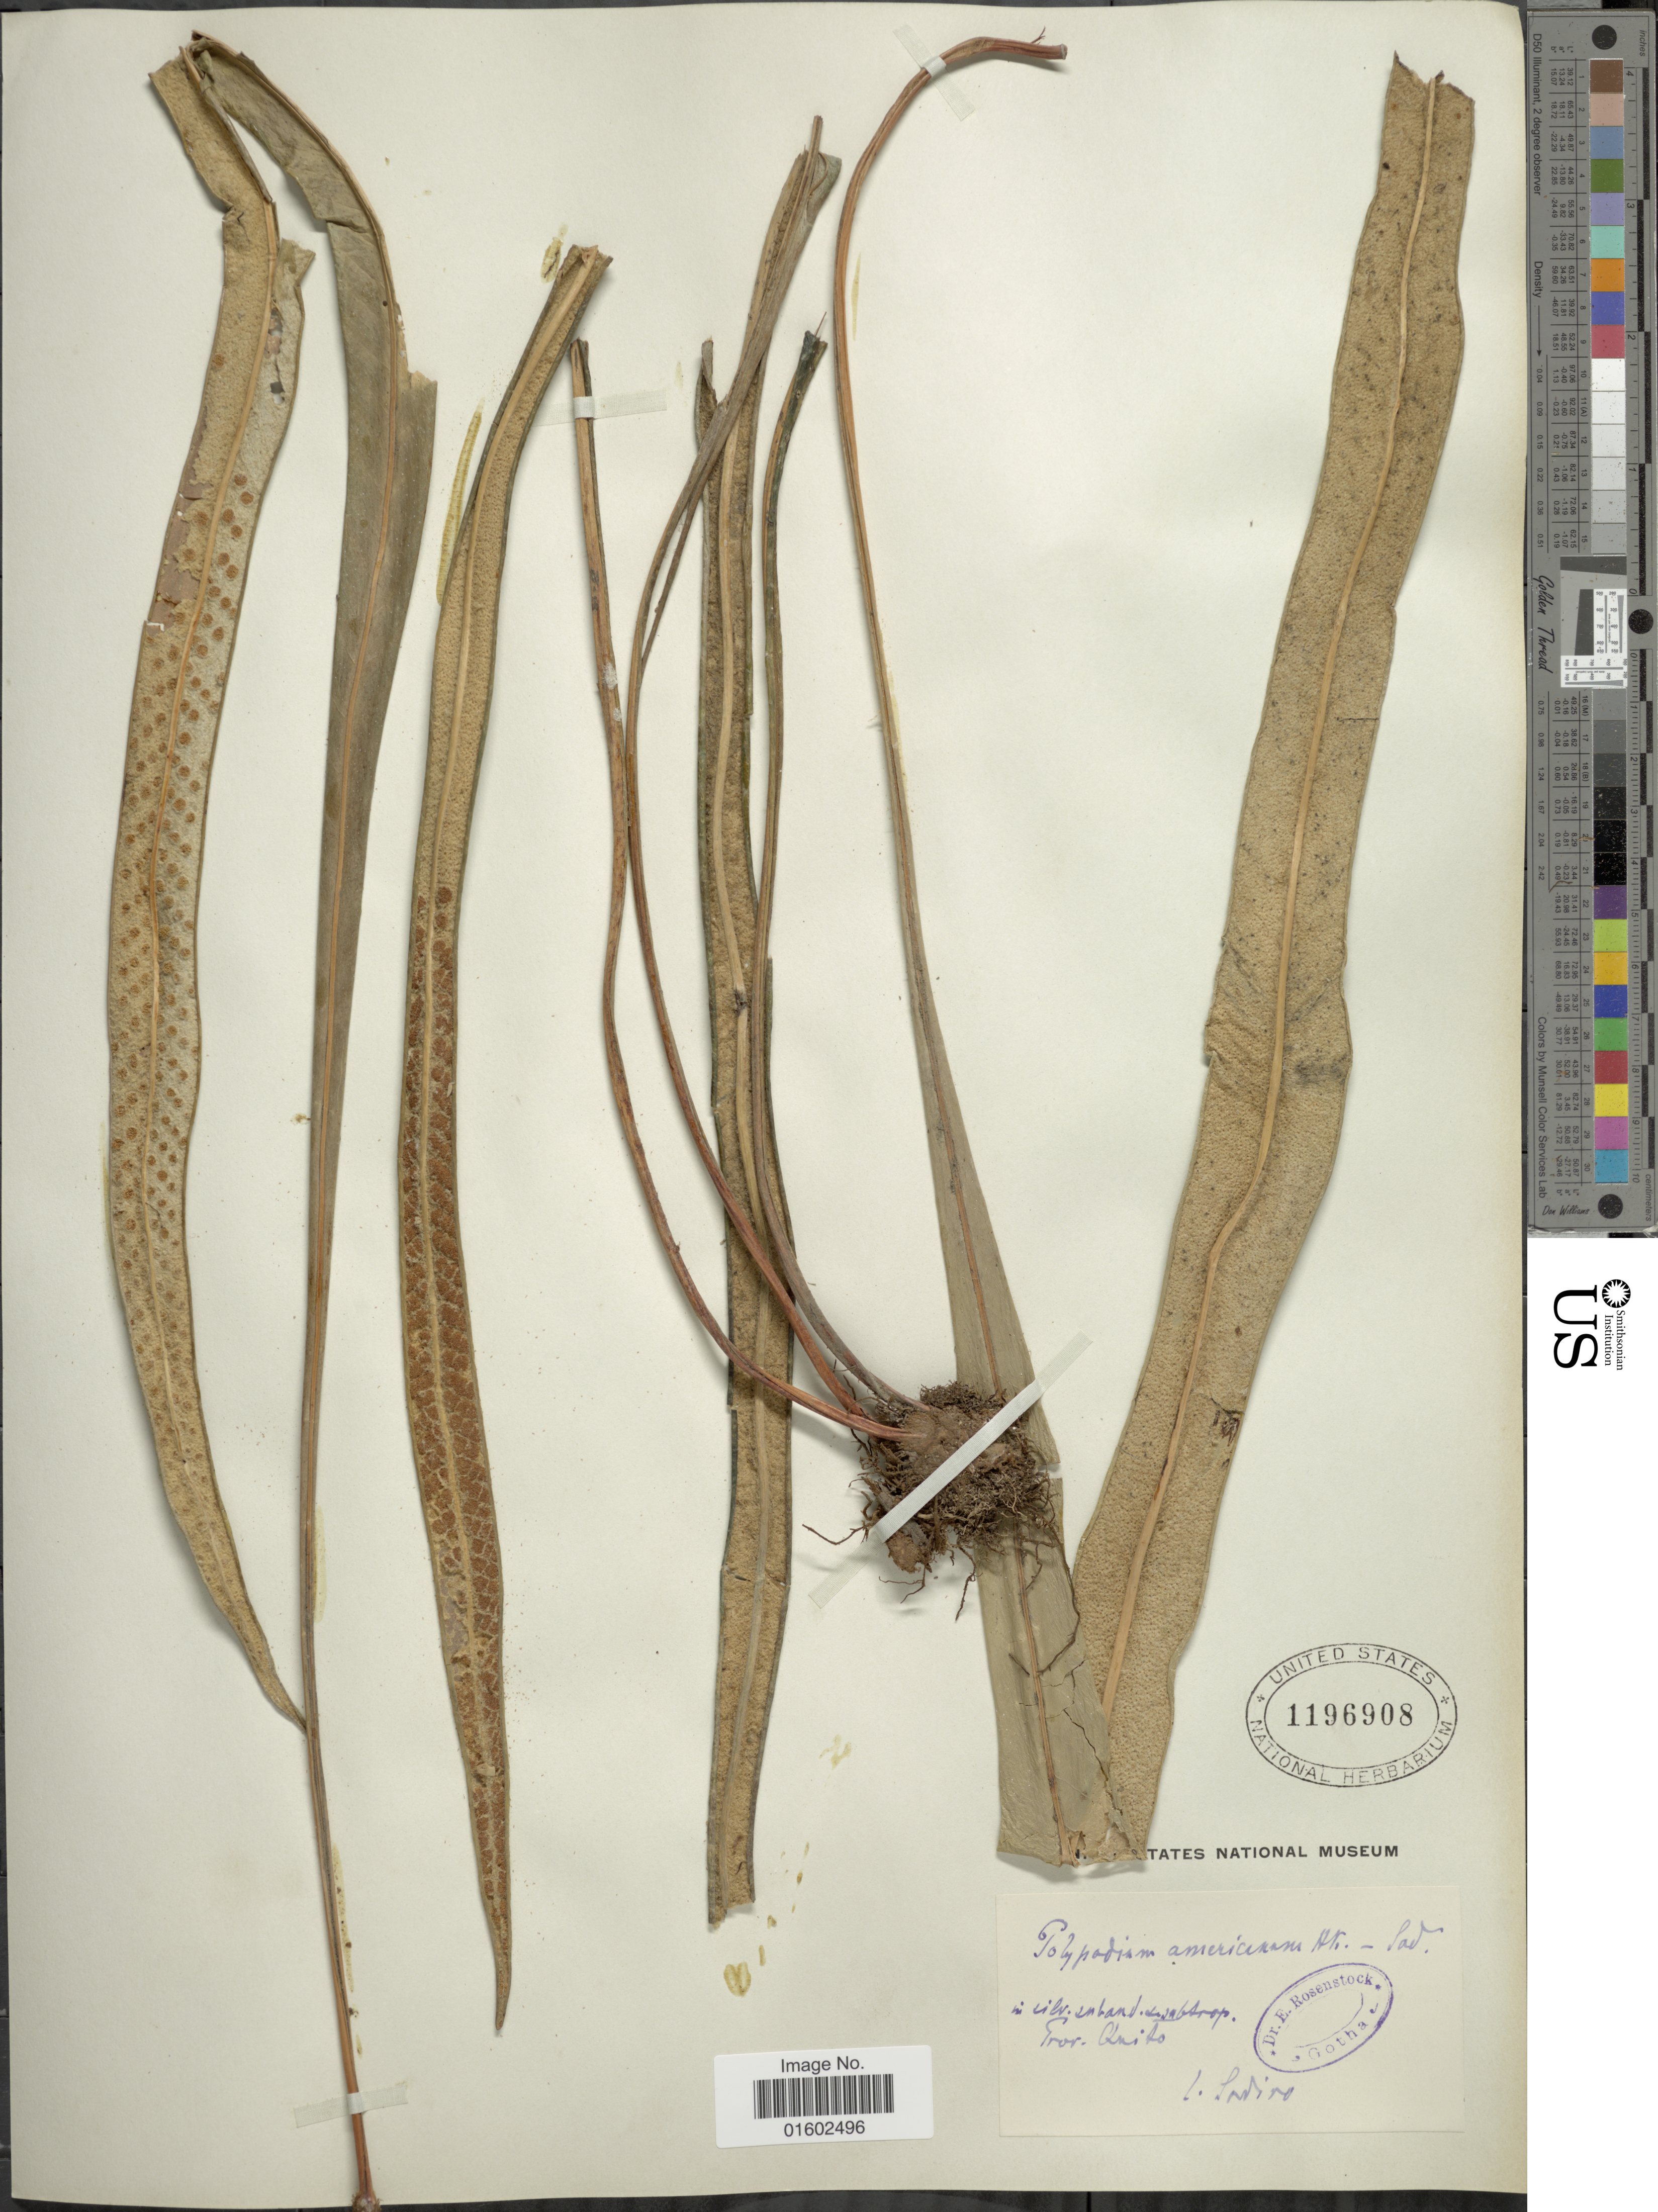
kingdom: Plantae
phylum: Tracheophyta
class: Polypodiopsida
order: Polypodiales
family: Polypodiaceae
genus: Niphidium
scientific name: Niphidium longifolium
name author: (Cav.) C.V. Morton & Lellinger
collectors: Sodiro, --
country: Ecuador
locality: Prov. Quito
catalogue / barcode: US 1196908